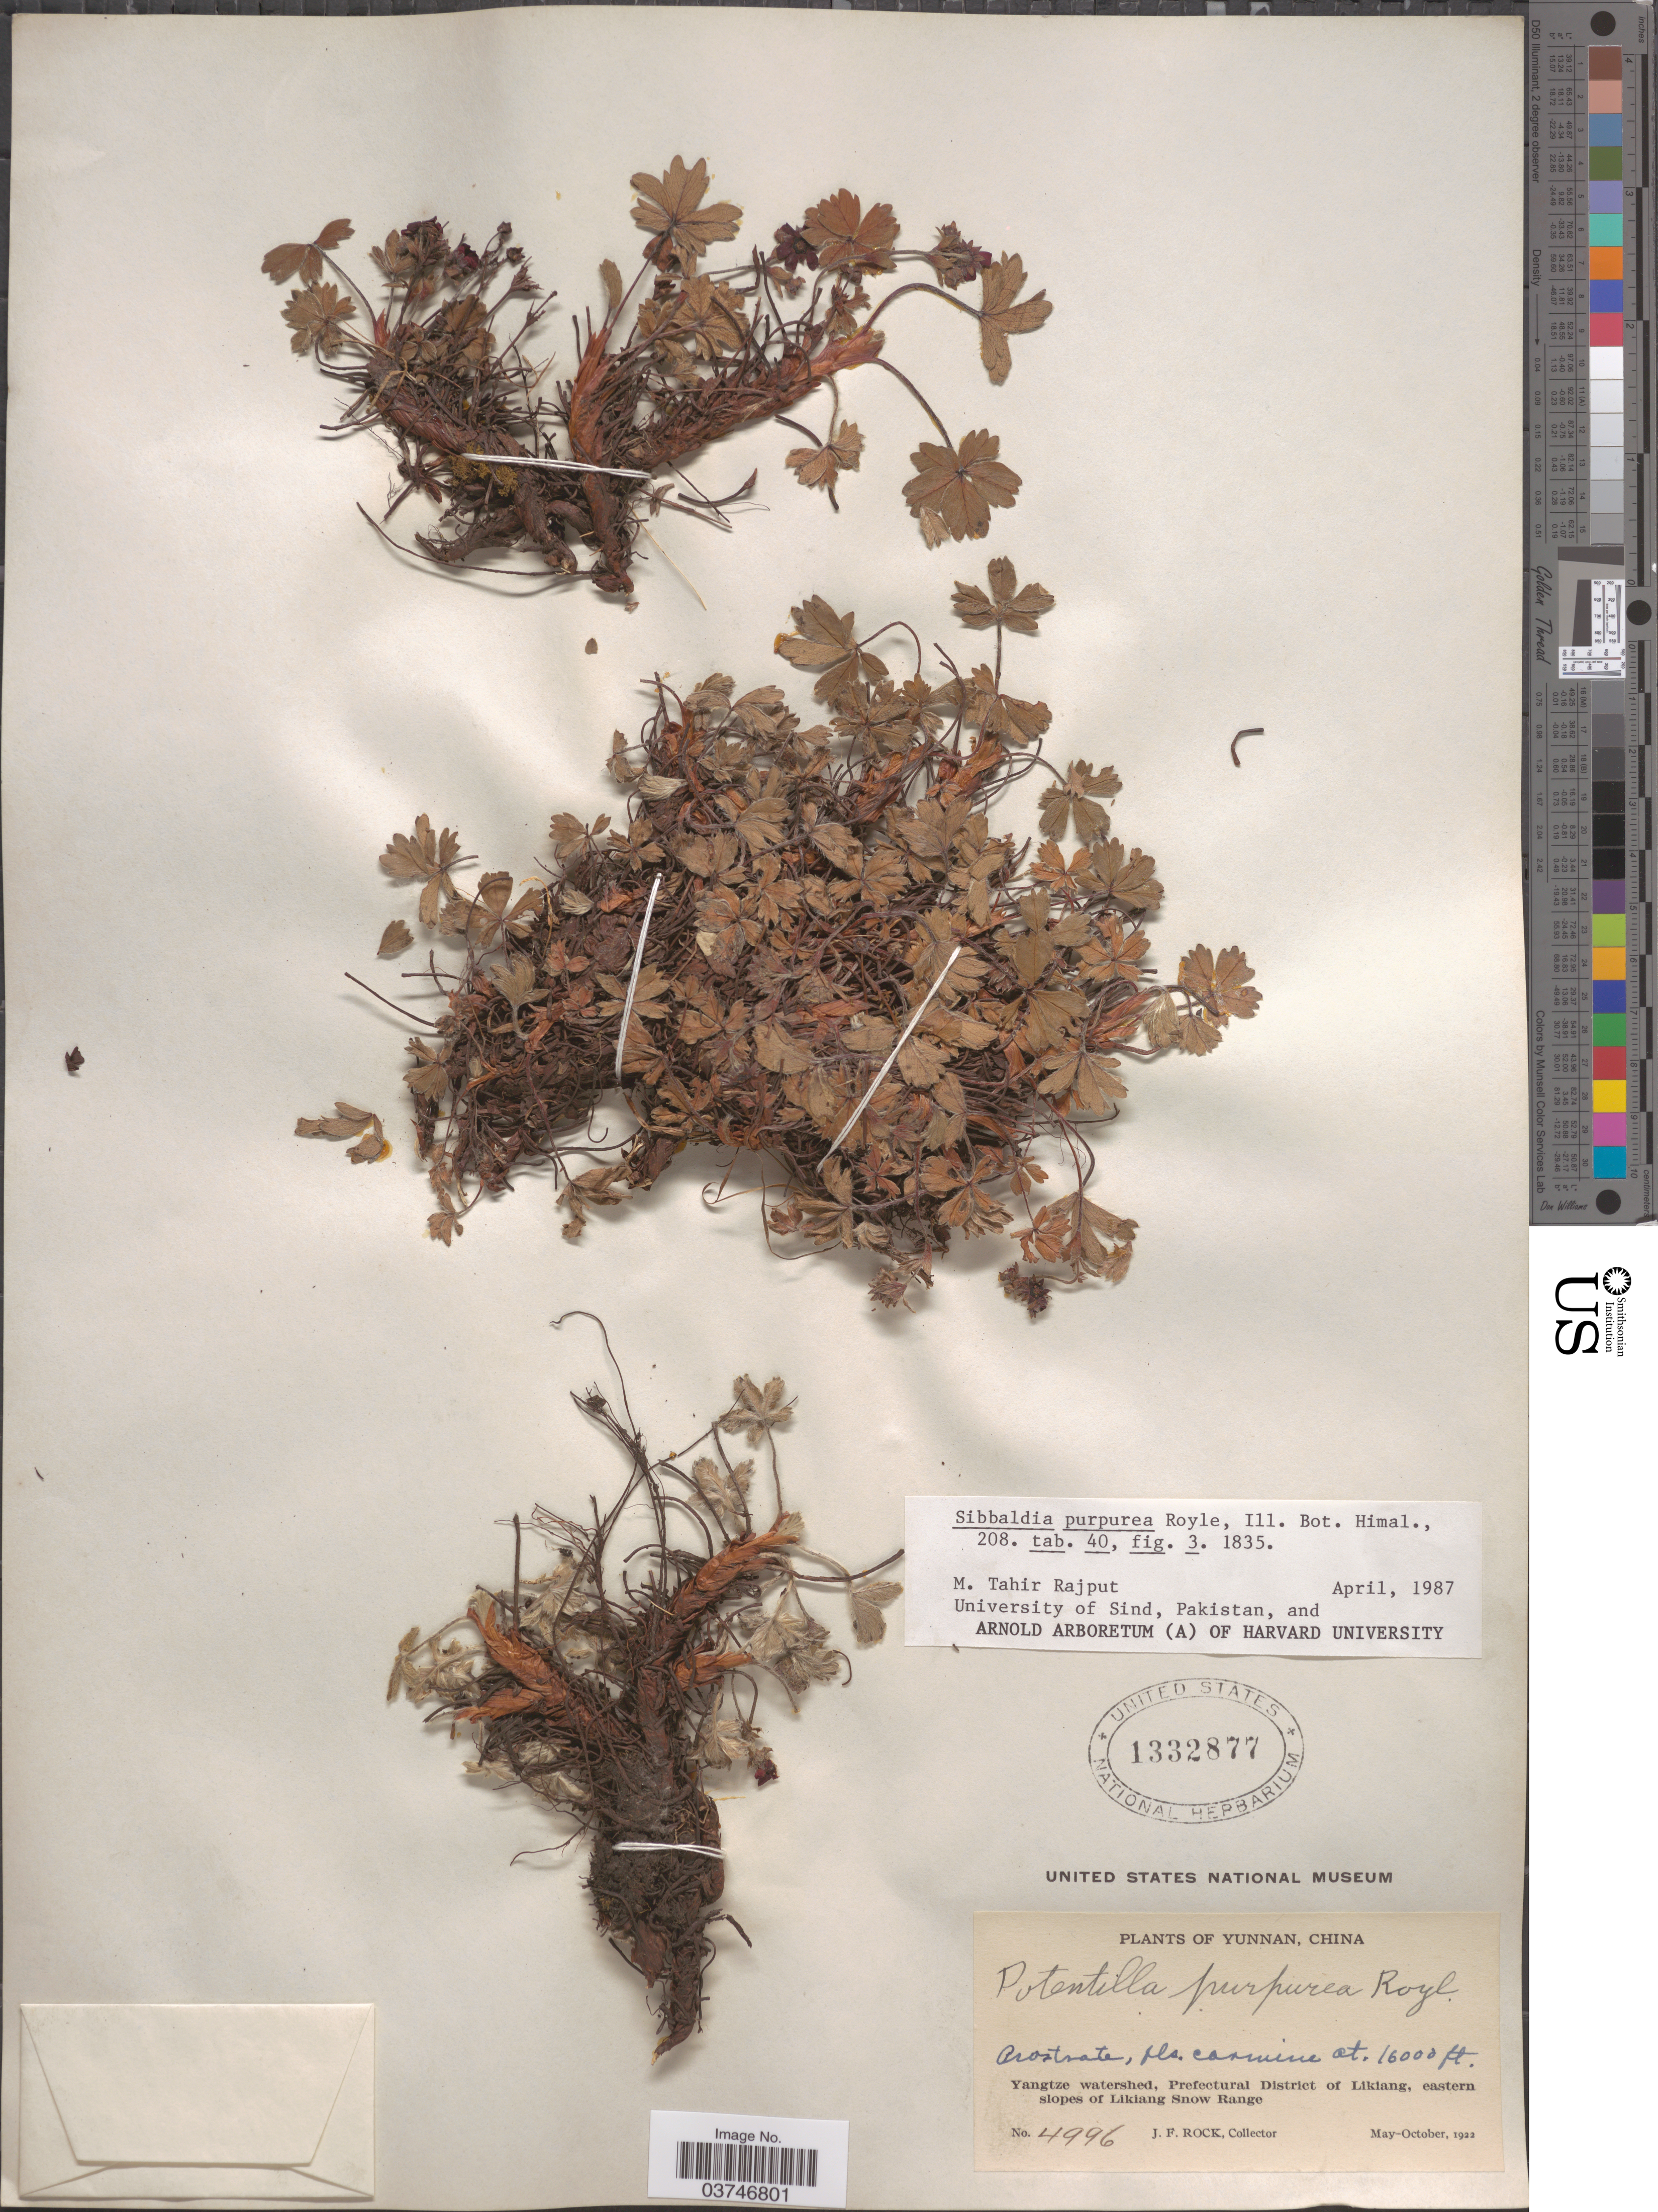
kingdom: Plantae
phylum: Tracheophyta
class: Magnoliopsida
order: Rosales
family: Rosaceae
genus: Sibbaldia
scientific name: Sibbaldia purpurea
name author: Royle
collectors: J. Rock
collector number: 4996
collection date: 1922-05/1922-10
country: China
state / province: Yunnan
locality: Yangtze watershed, Prefectural District of Likiang, eastern slopes of Likiang Snow Range.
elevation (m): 4877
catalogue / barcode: US 1332877